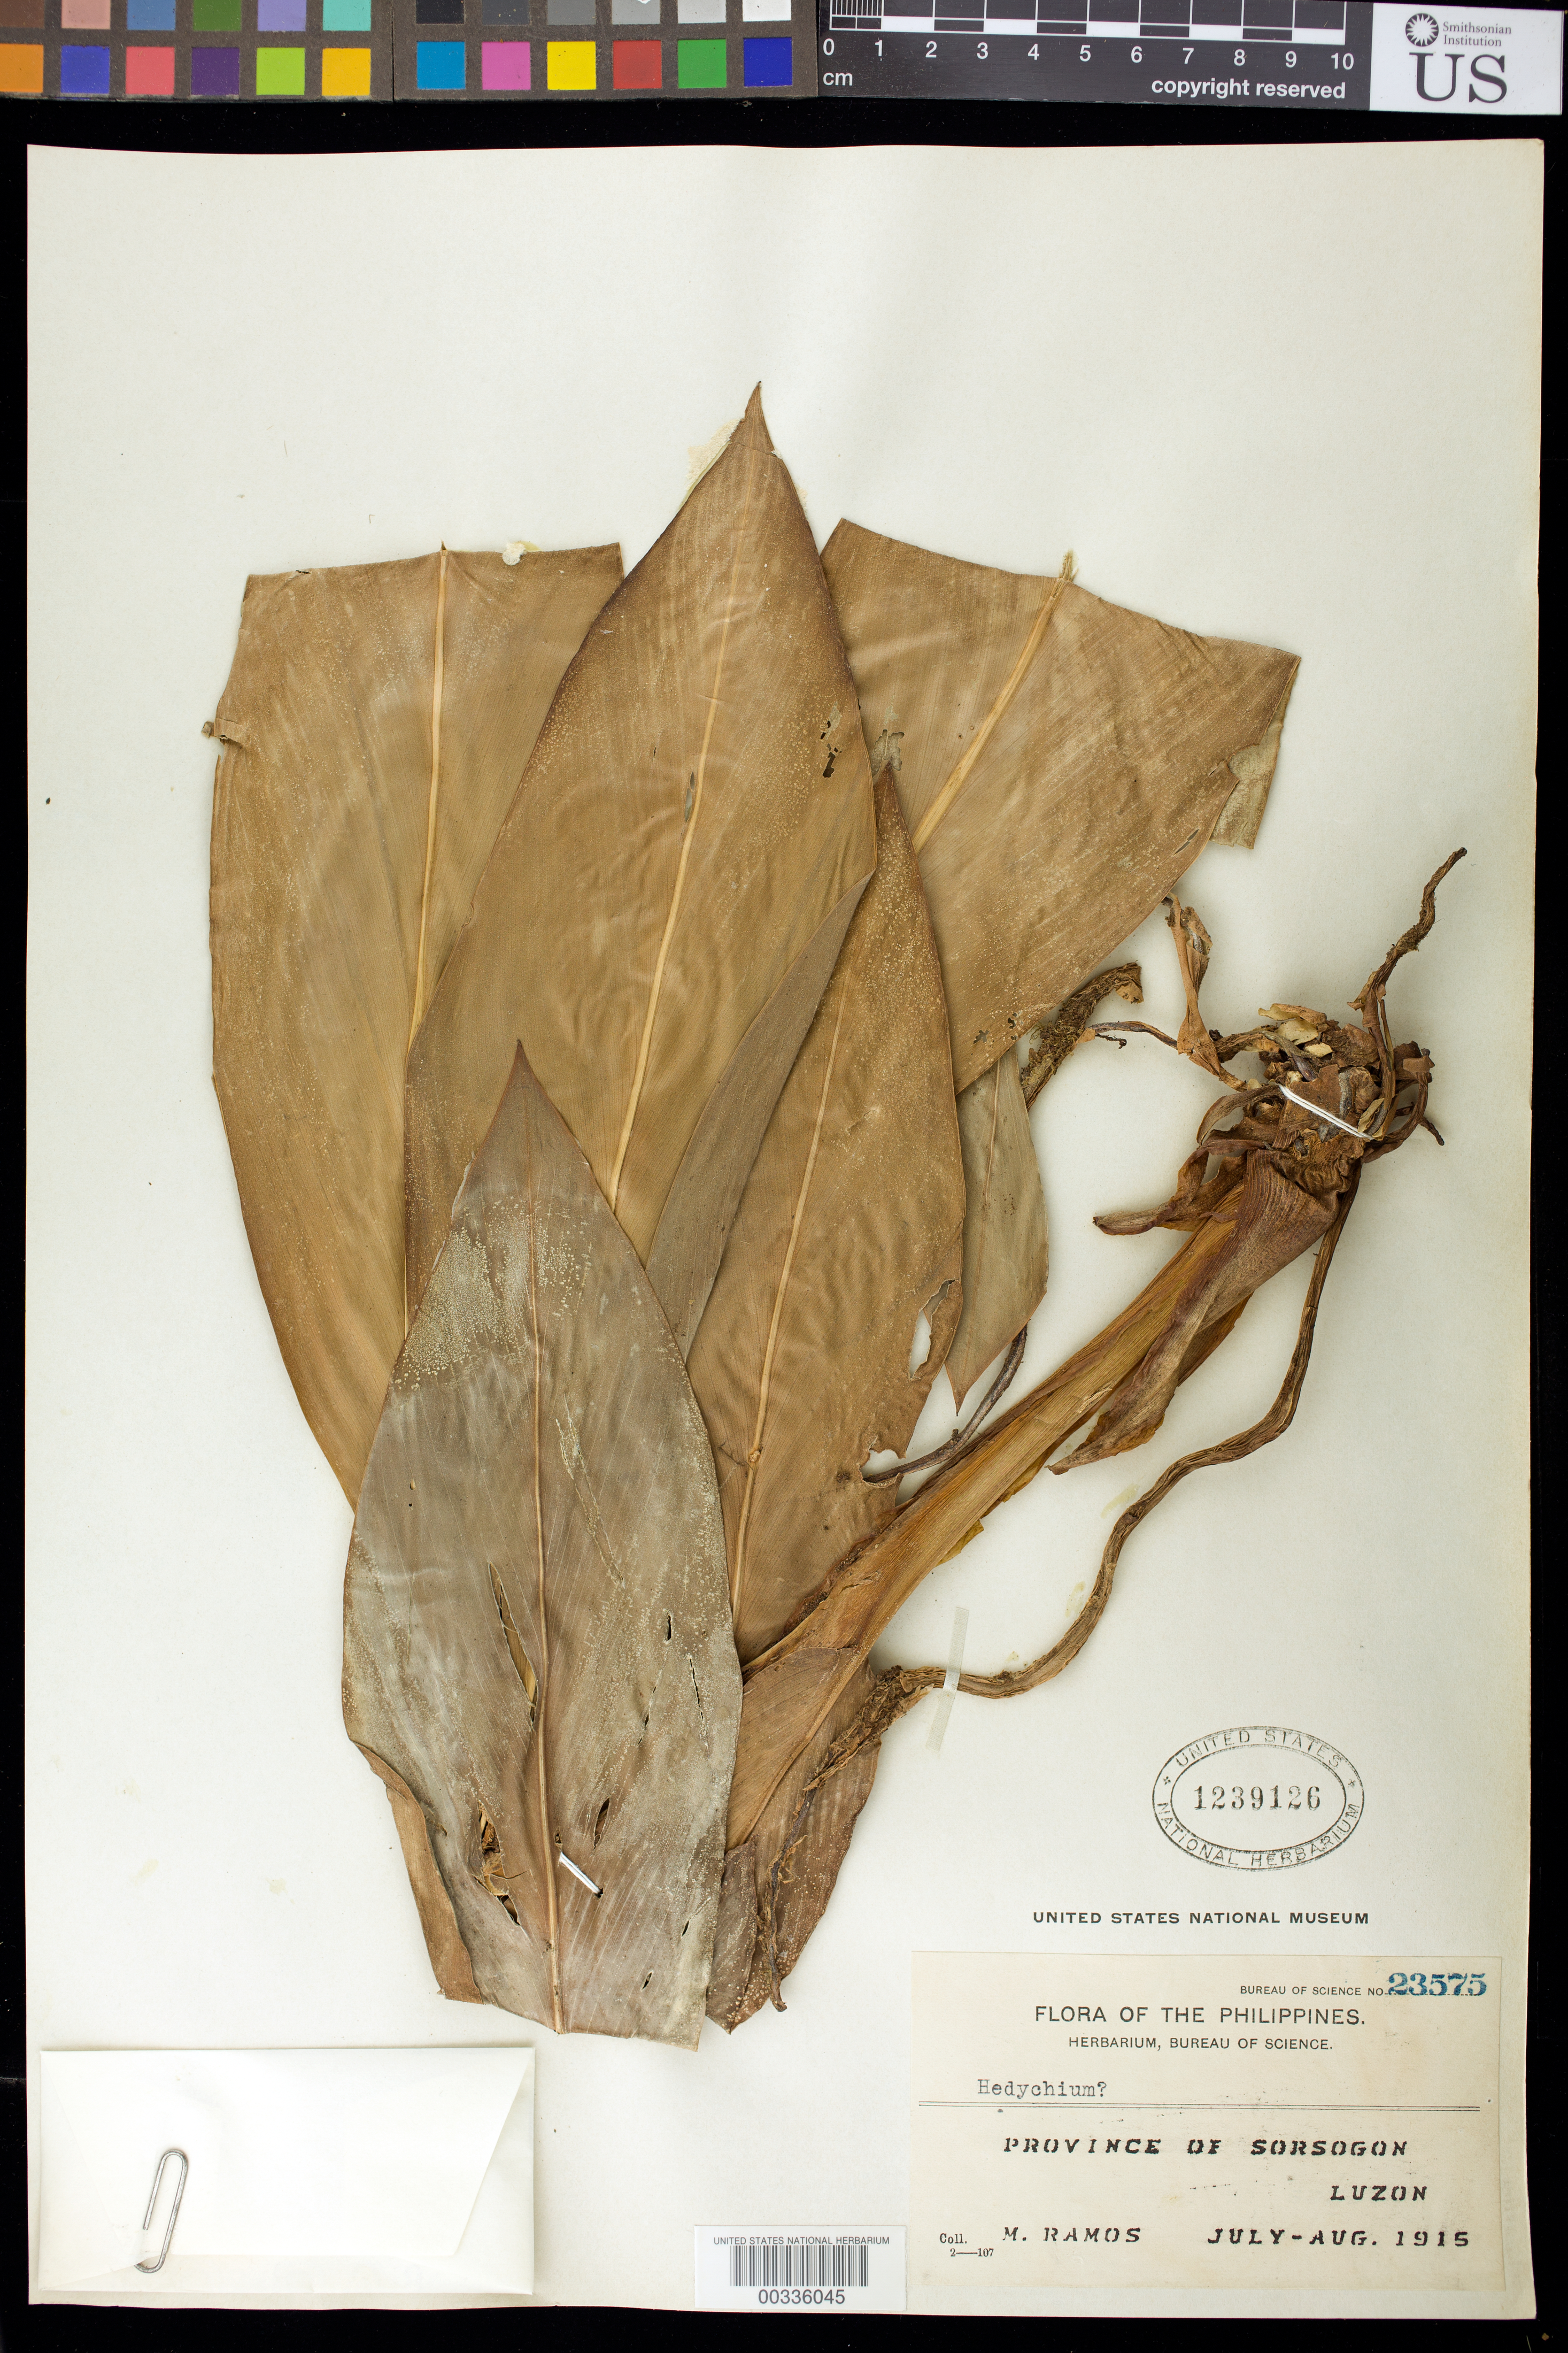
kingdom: Plantae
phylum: Tracheophyta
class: Liliopsida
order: Zingiberales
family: Zingiberaceae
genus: Hedychium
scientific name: Hedychium sp.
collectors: M. Ramos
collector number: Bur. Sci. 23575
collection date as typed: Jul 1915 to -- Aug 1915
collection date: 1915-07/1915-08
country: Philippines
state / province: Bicol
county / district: Sorsogon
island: Luzon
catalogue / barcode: US 1239126